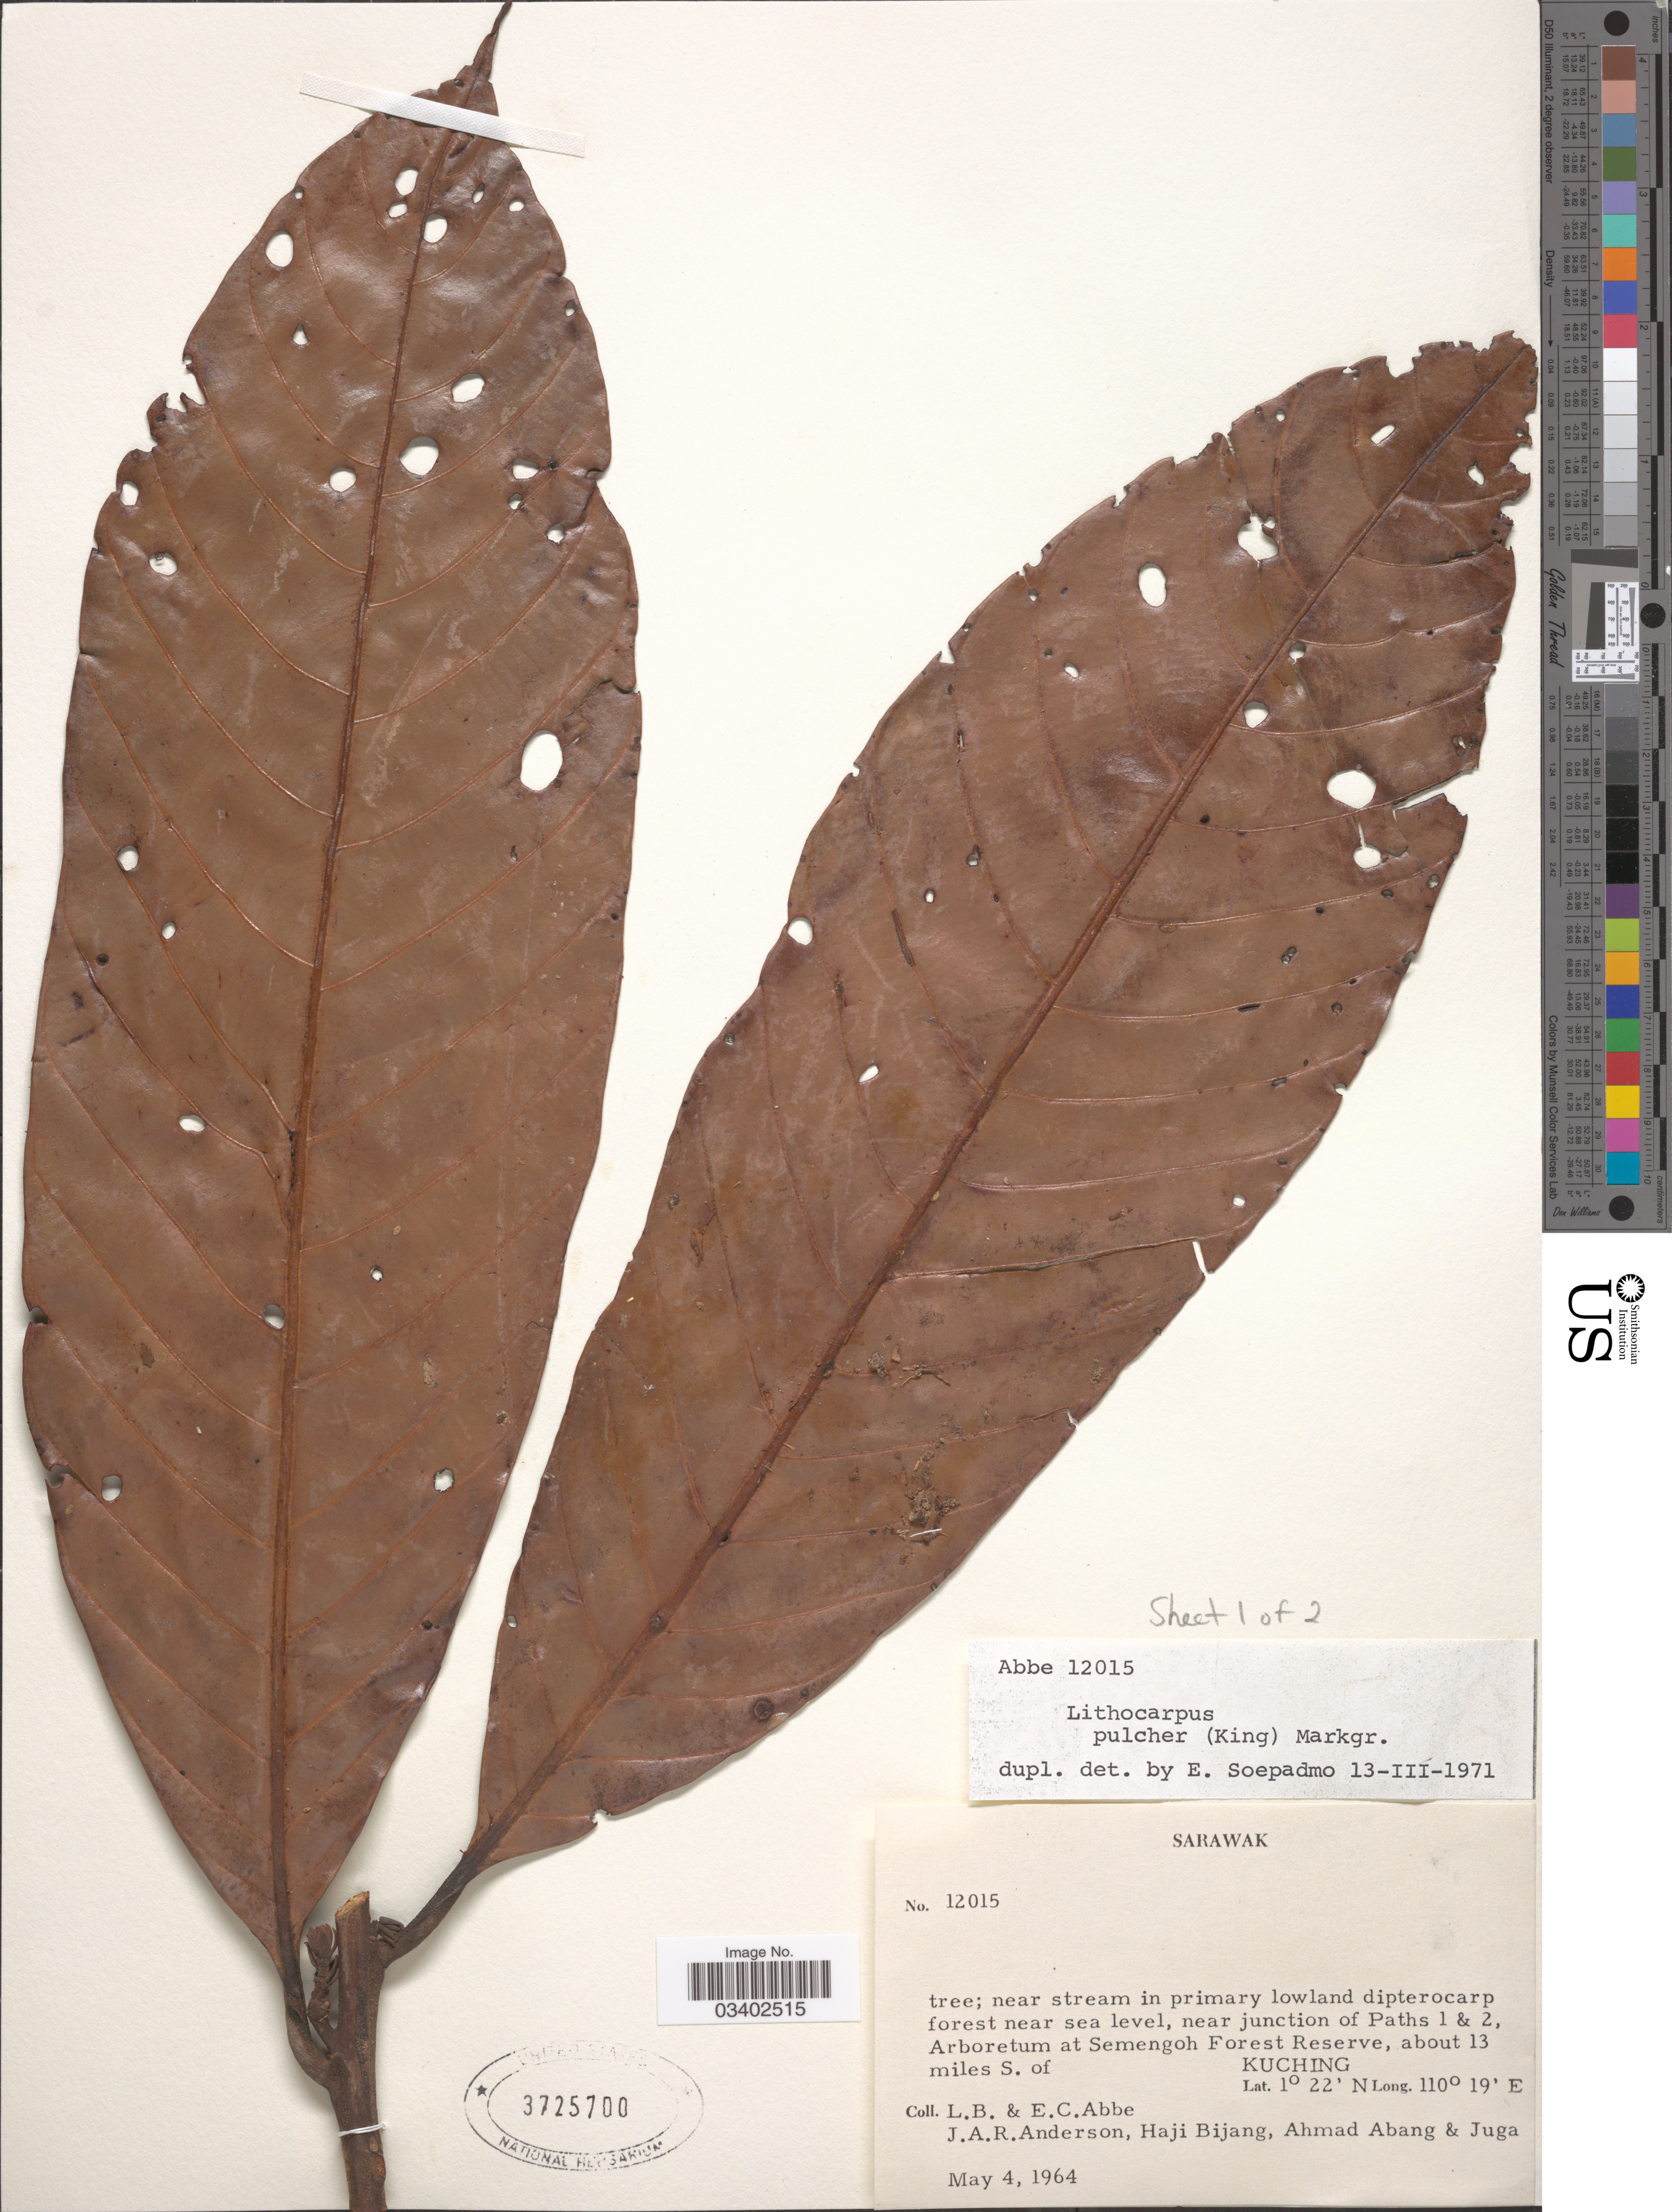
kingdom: Plantae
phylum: Tracheophyta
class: Magnoliopsida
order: Fagales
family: Fagaceae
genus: Lithocarpus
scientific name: Lithocarpus pulcher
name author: (R.M. King) Markgr.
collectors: L. B. Abbe, E. C. Abbe, J. A. R. Anderson, H. Bijang & et al.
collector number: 12015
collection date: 1964-05-04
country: Malaysia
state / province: Sarawak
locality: Near junction of Paths 1 & 2, Arboretum at Semengoh Forest Reserve, about 13 miles S. of Kuching.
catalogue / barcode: US 3725700